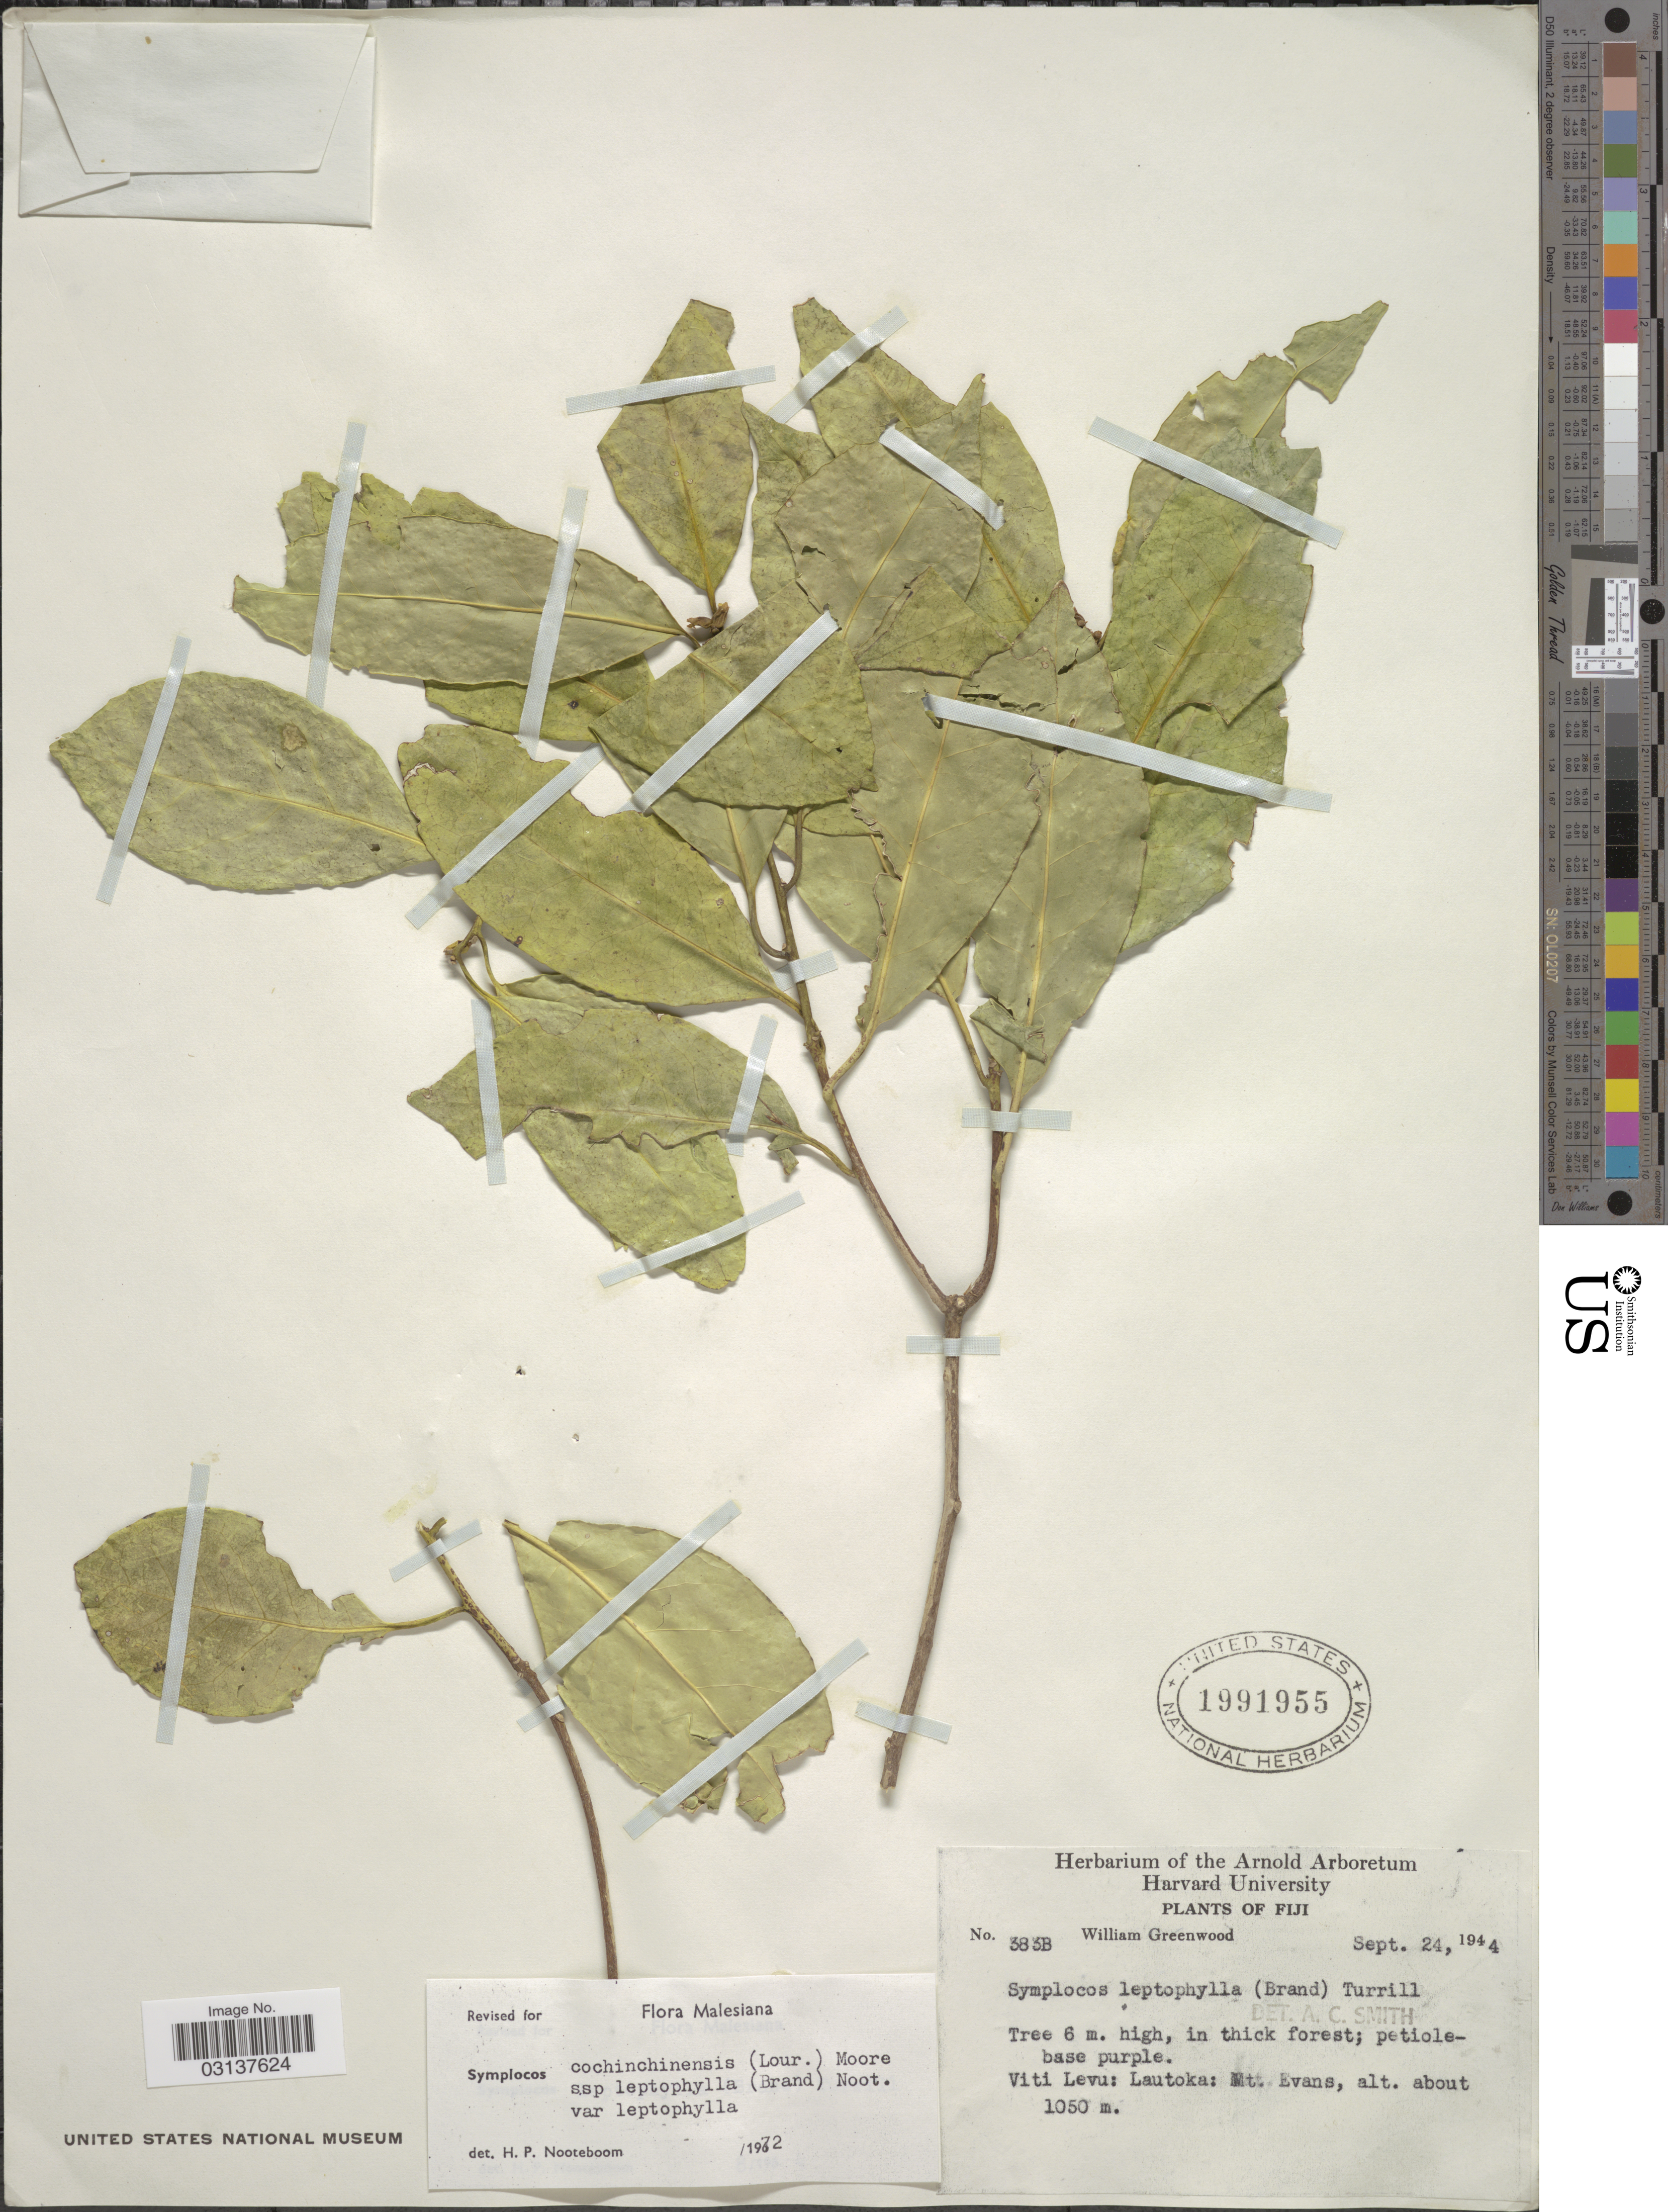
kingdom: Plantae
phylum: Tracheophyta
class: Magnoliopsida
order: Ericales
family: Symplocaceae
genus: Symplocos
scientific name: Symplocos cochinchinensis var. leptophylla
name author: (Brand) Noot.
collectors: W. Greenwood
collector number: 383B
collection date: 1944-09-24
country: Fiji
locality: Viti Levu: Lautoka: Mt. Evans.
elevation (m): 1050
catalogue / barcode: US 1991955